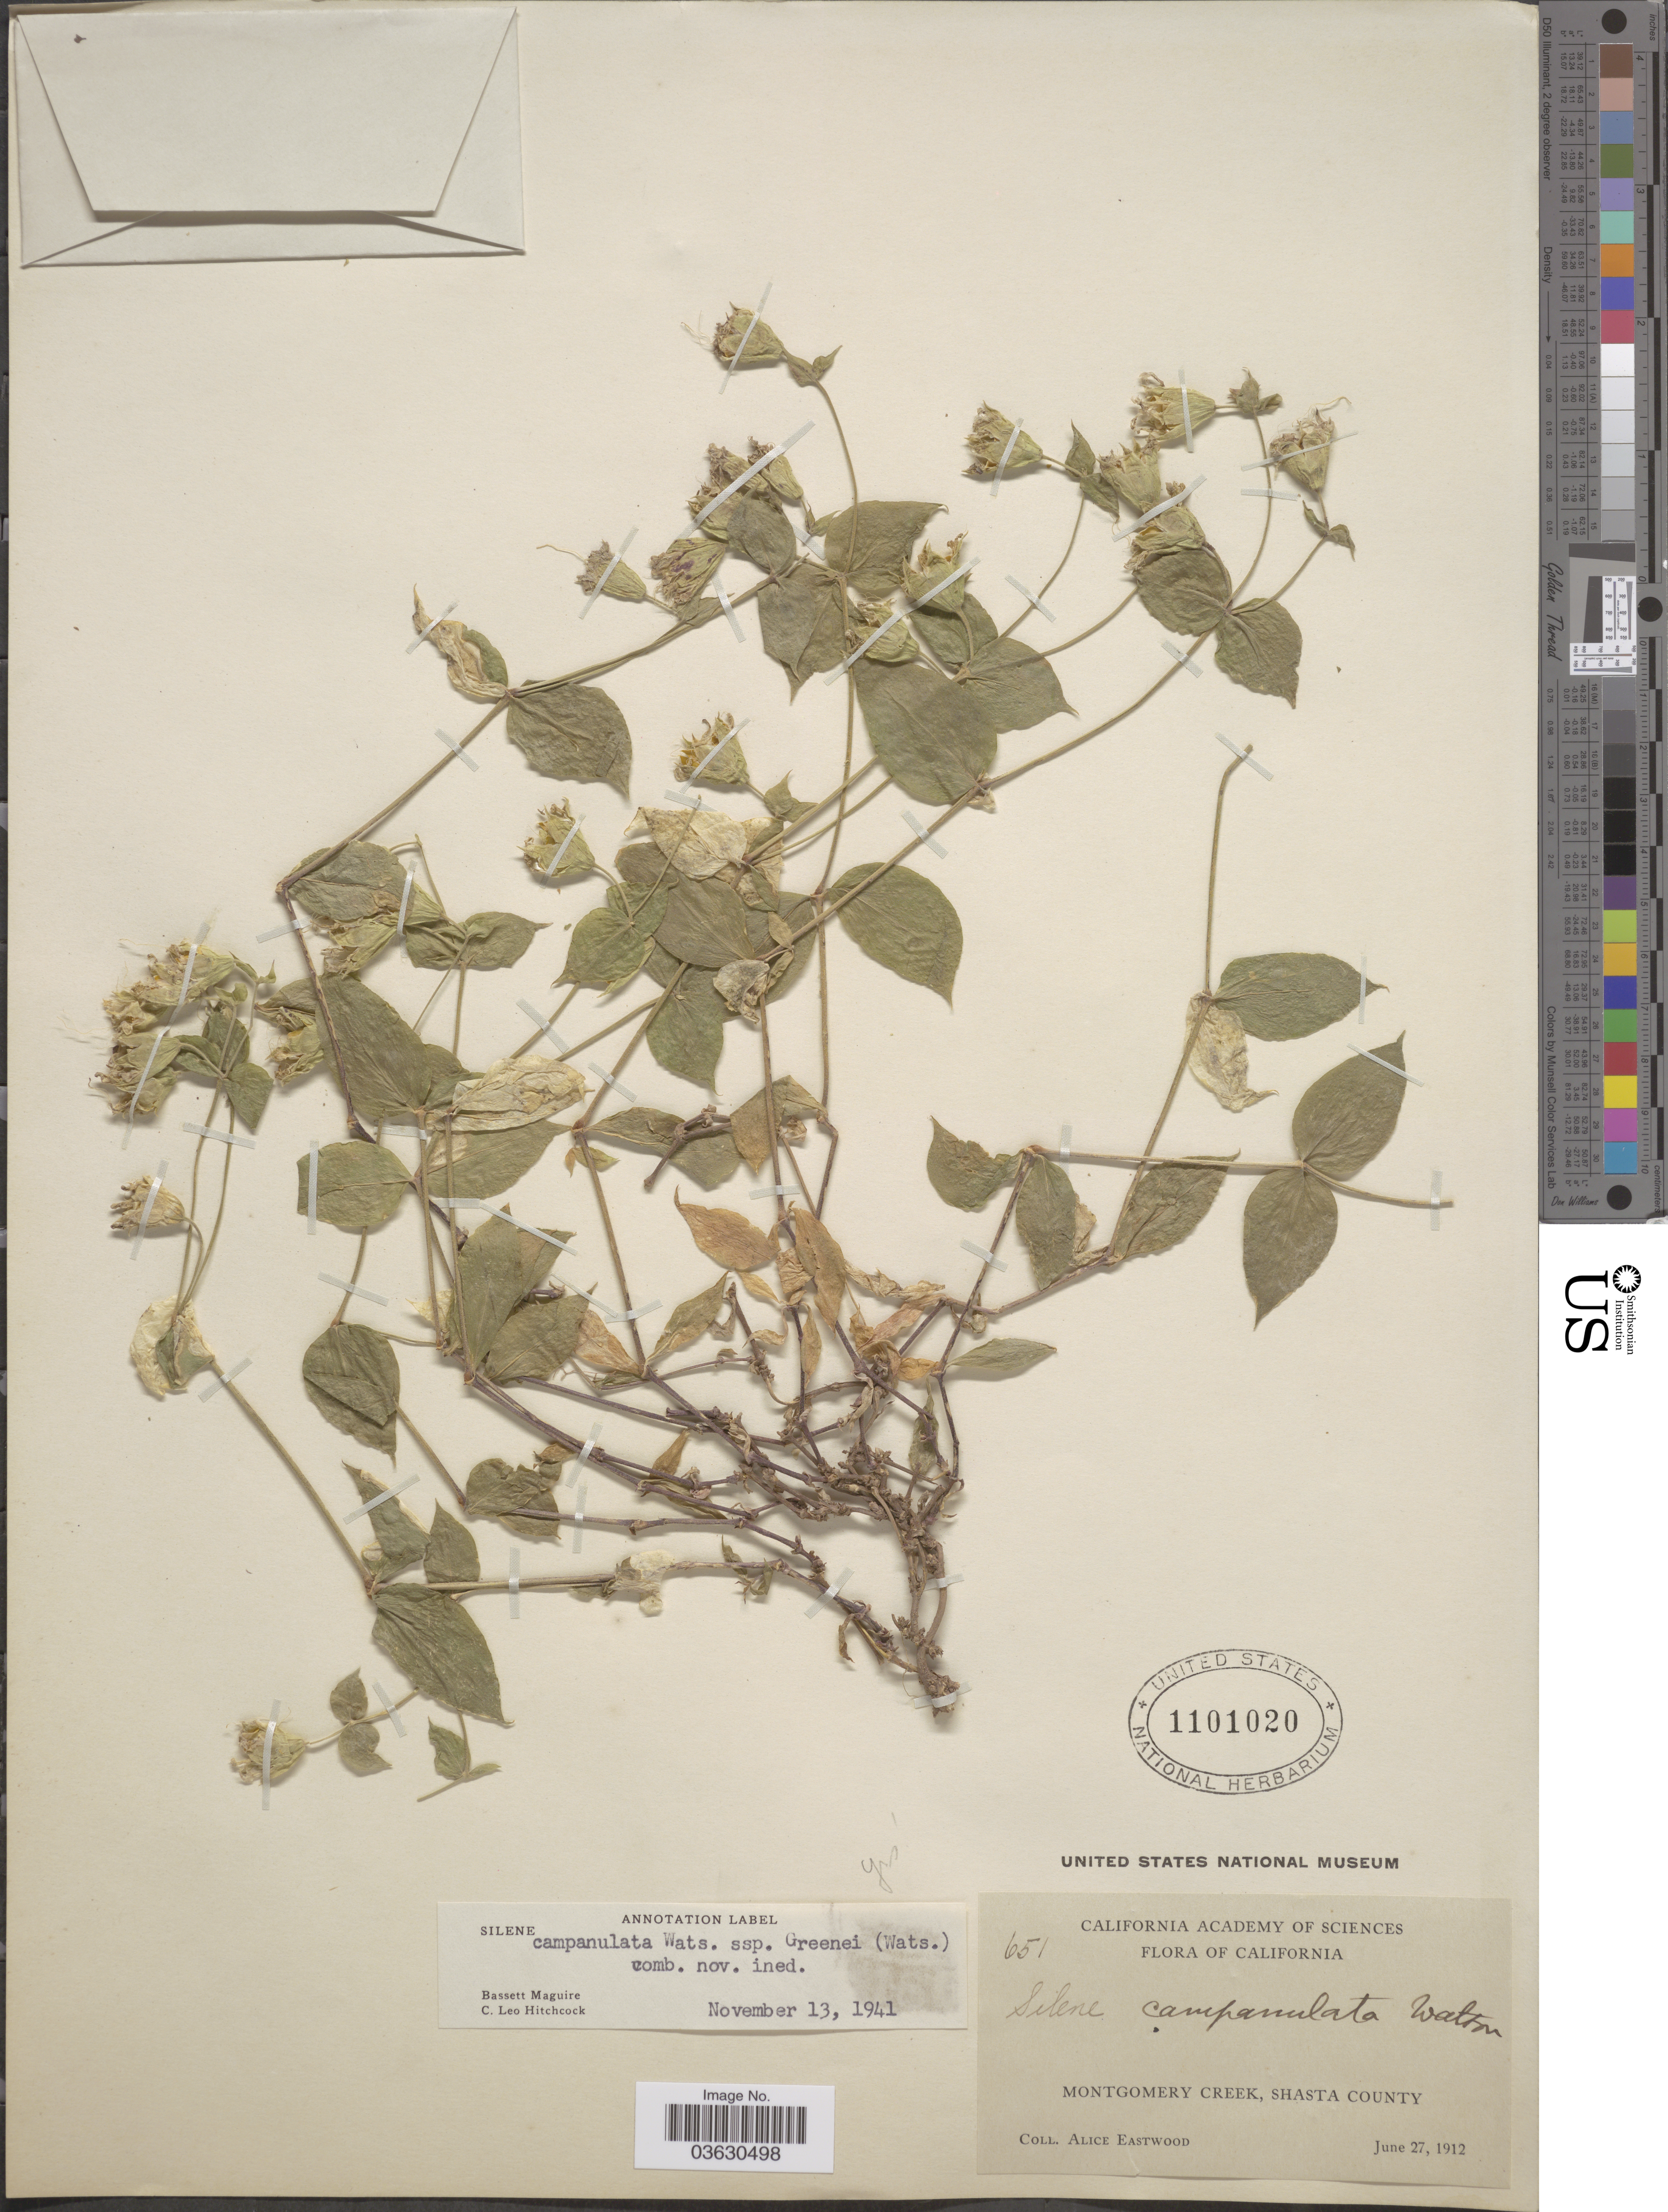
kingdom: Plantae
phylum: Tracheophyta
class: Magnoliopsida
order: Caryophyllales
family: Caryophyllaceae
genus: Silene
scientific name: Silene campanulata subsp. greenei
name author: (S. Watson ex B.L. Rob.) C.L. Hitchc. & Maguire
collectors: A. Eastwood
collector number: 651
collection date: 1912-06-27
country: United States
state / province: California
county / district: Shasta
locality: Montgomery Creek, Shasta County.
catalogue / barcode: US 1101020